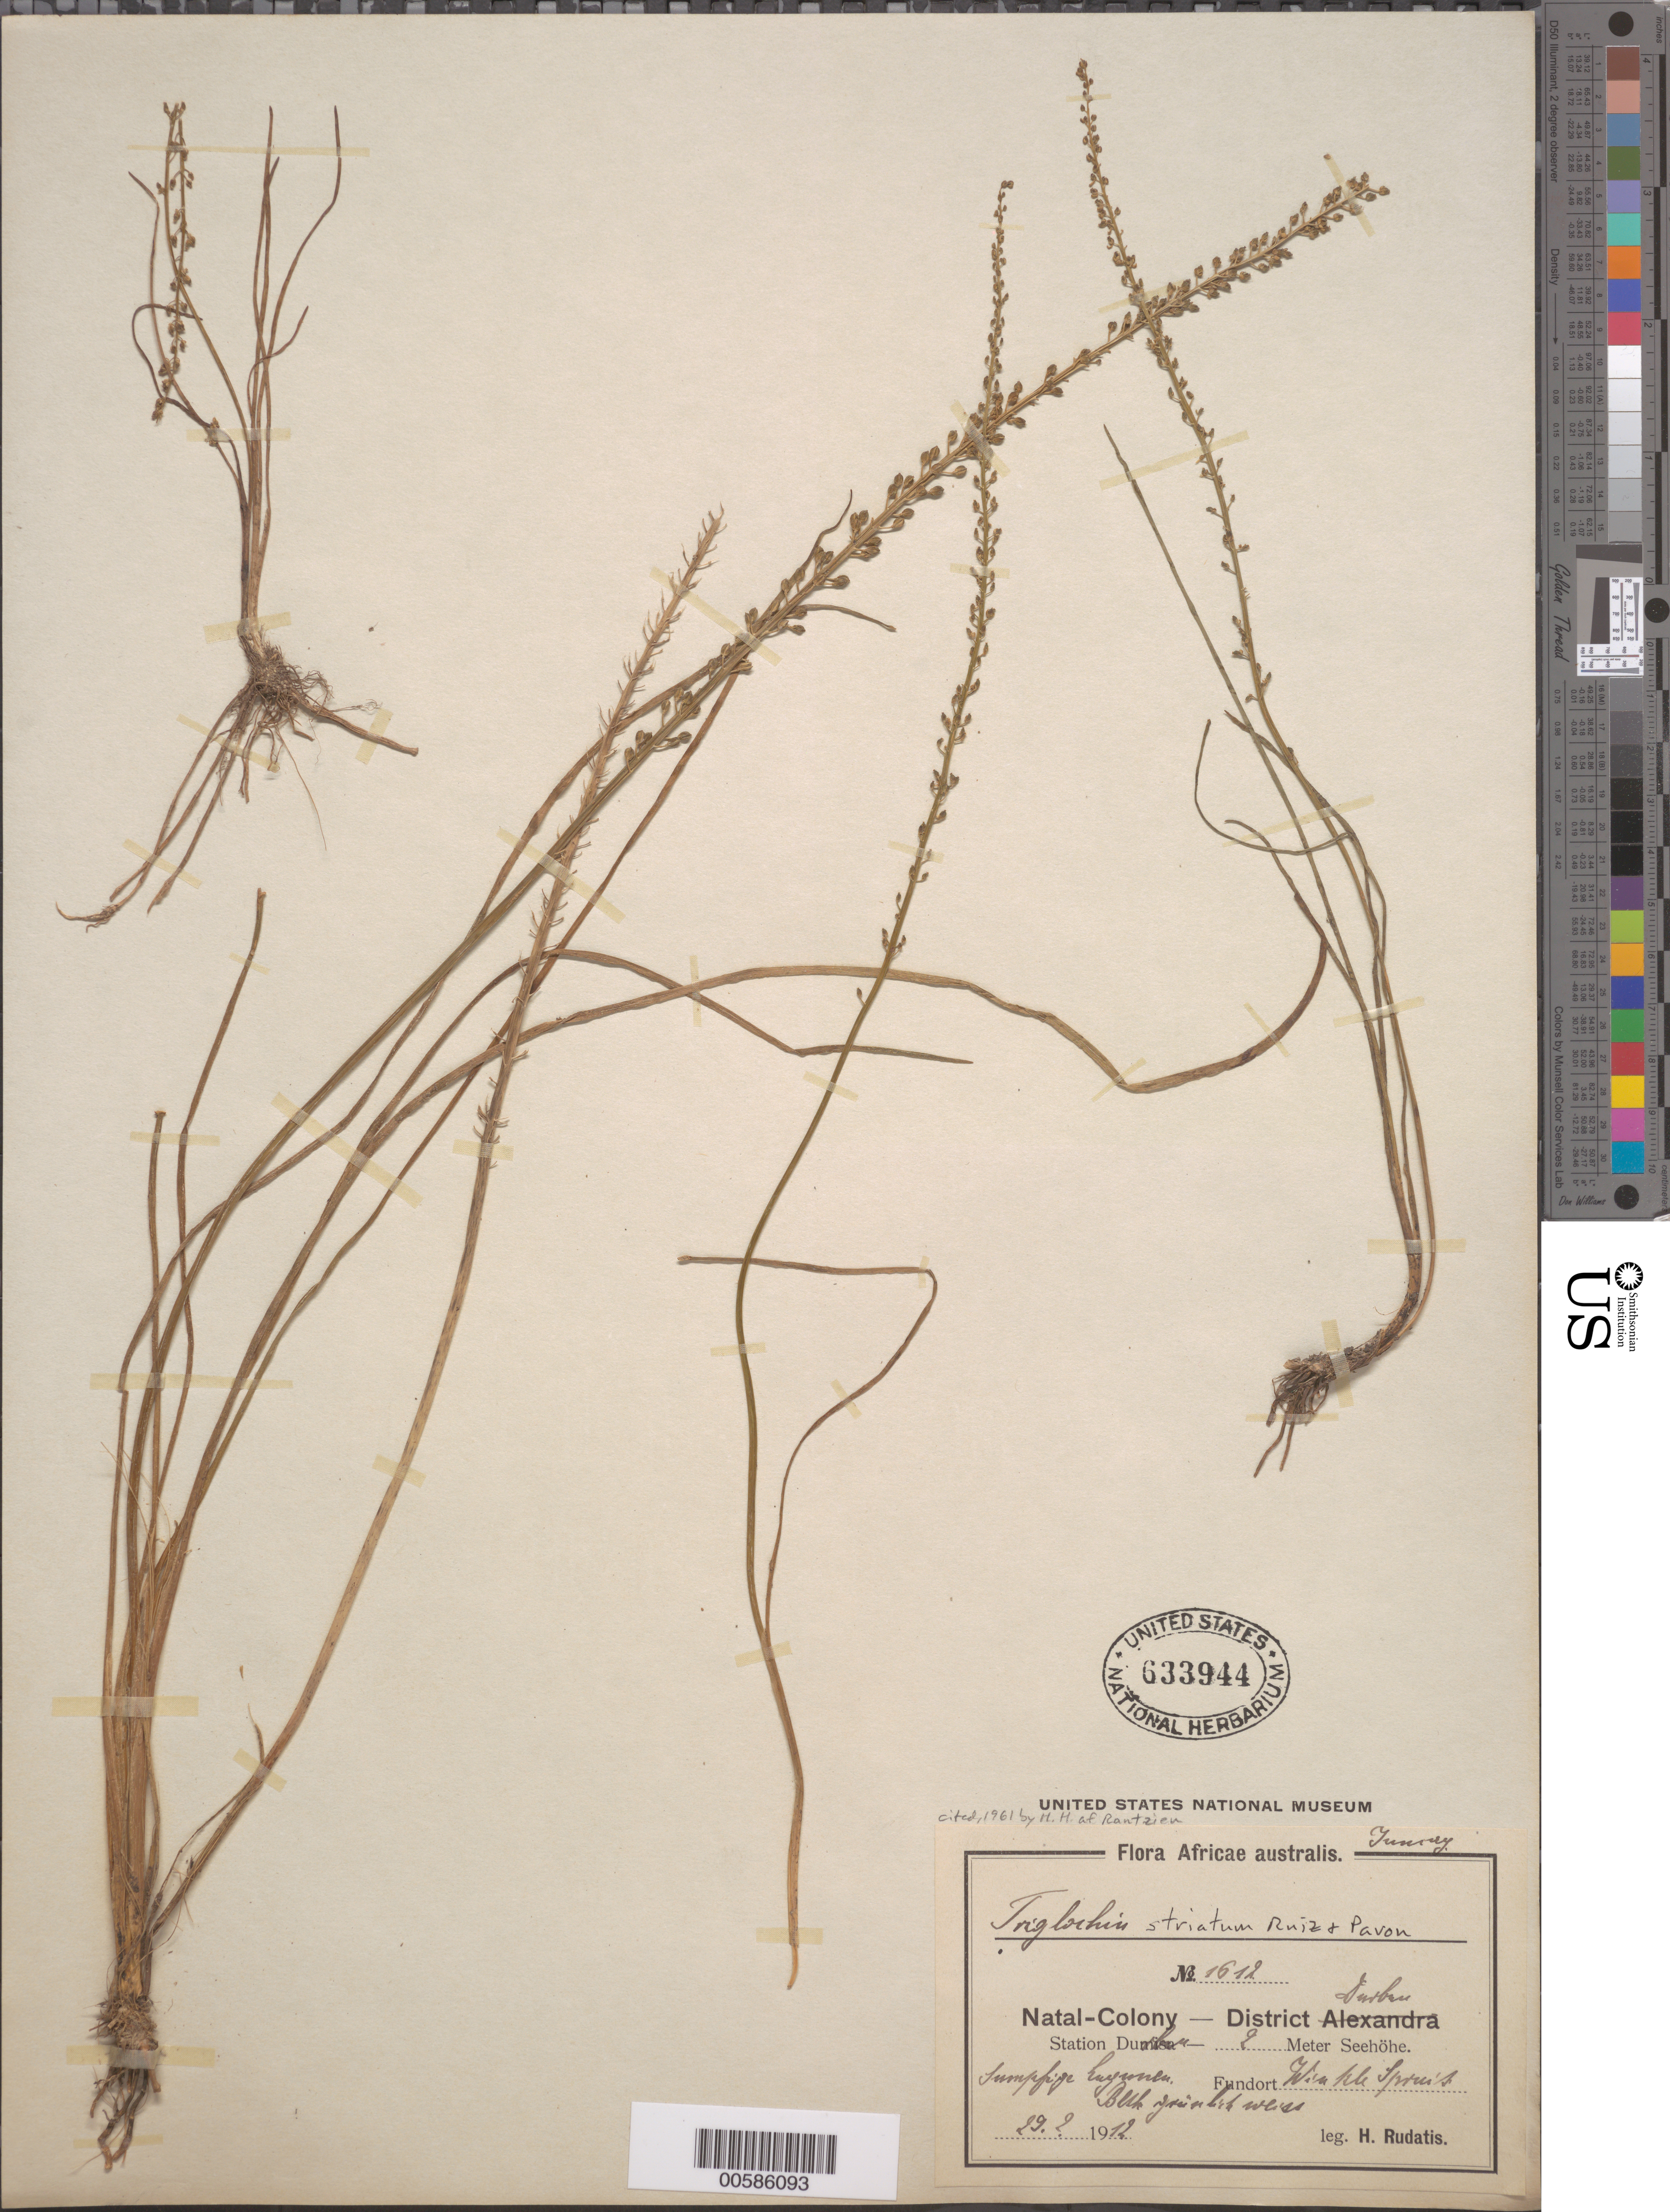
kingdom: Plantae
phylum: Tracheophyta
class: Liliopsida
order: Alismatales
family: Juncaginaceae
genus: Triglochin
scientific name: Triglochin striata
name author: Ruiz & Pav.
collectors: H. Rudatis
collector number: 1612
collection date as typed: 29 Feb 1912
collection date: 1912-02-29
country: South Africa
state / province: KwaZulu-Natal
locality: Dunbar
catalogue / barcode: US 633944